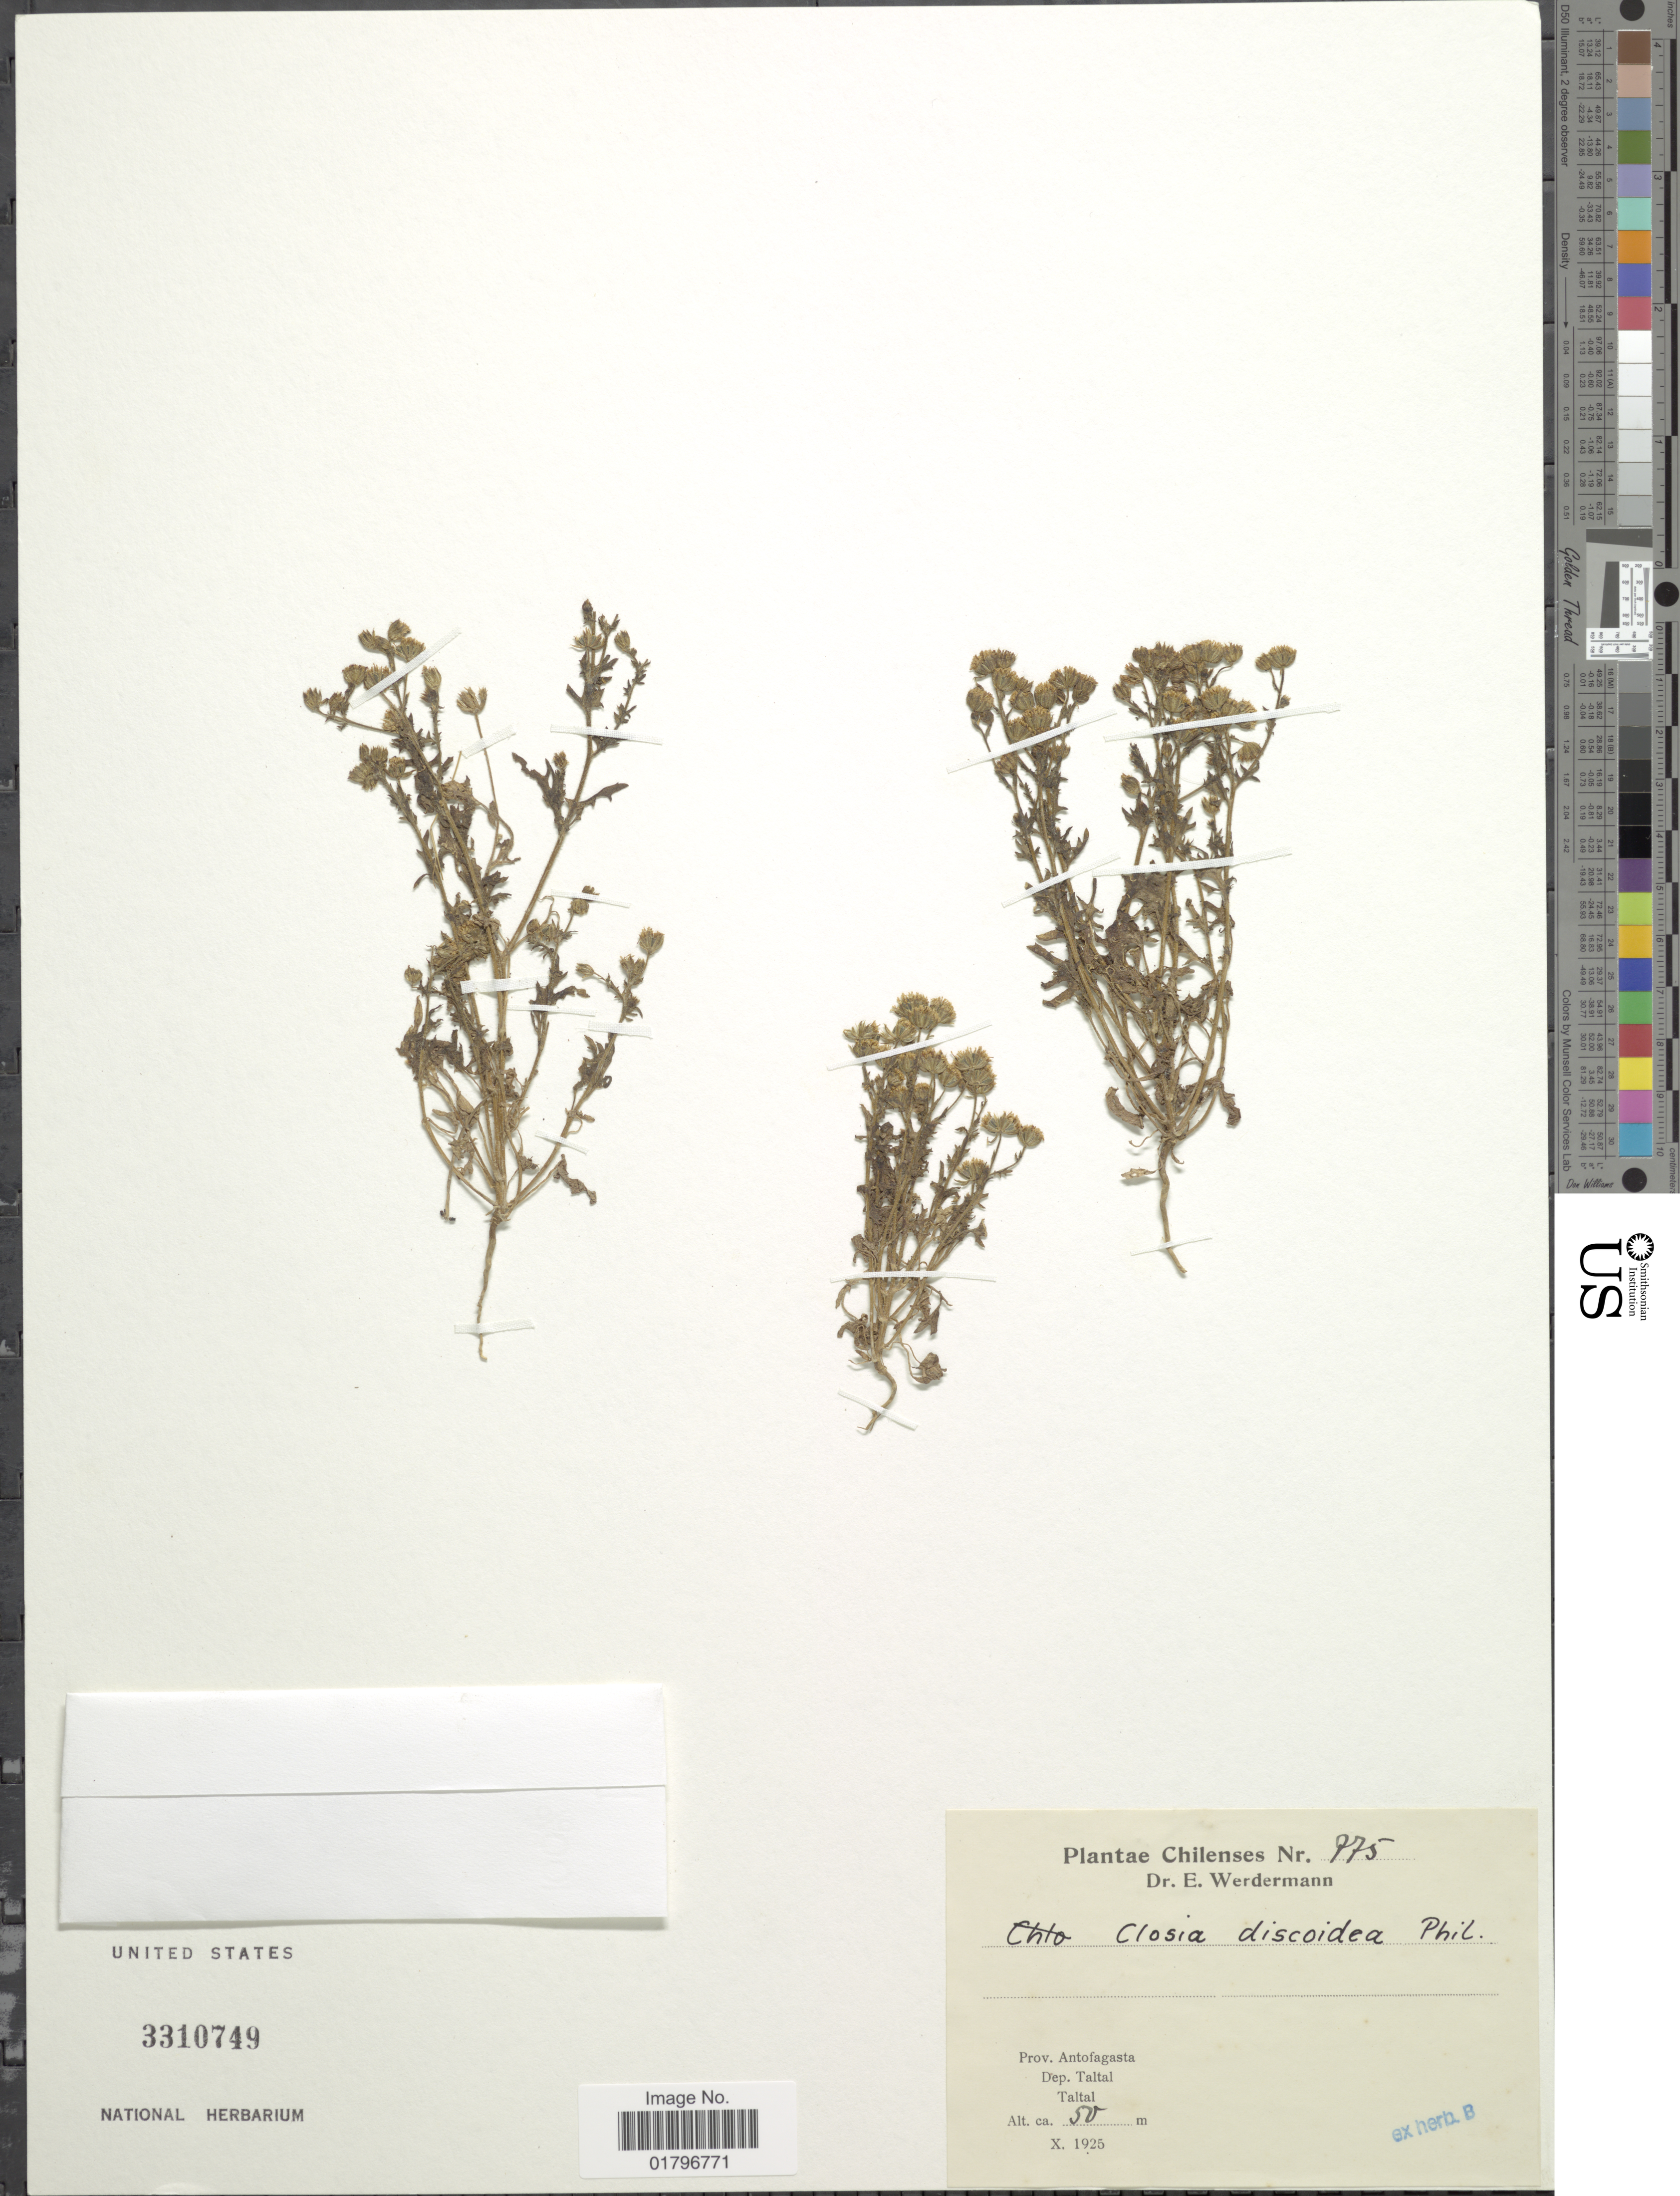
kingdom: Plantae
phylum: Tracheophyta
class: Magnoliopsida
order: Asterales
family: Asteraceae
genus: Closia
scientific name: Closia discoidea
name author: Phil.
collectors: E. Werdermann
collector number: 775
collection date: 1925-10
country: Chile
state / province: Antofagasta (II)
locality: Prov. Antofagasta. Dep. Taltal. Taltal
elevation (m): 50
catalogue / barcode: US 3310749